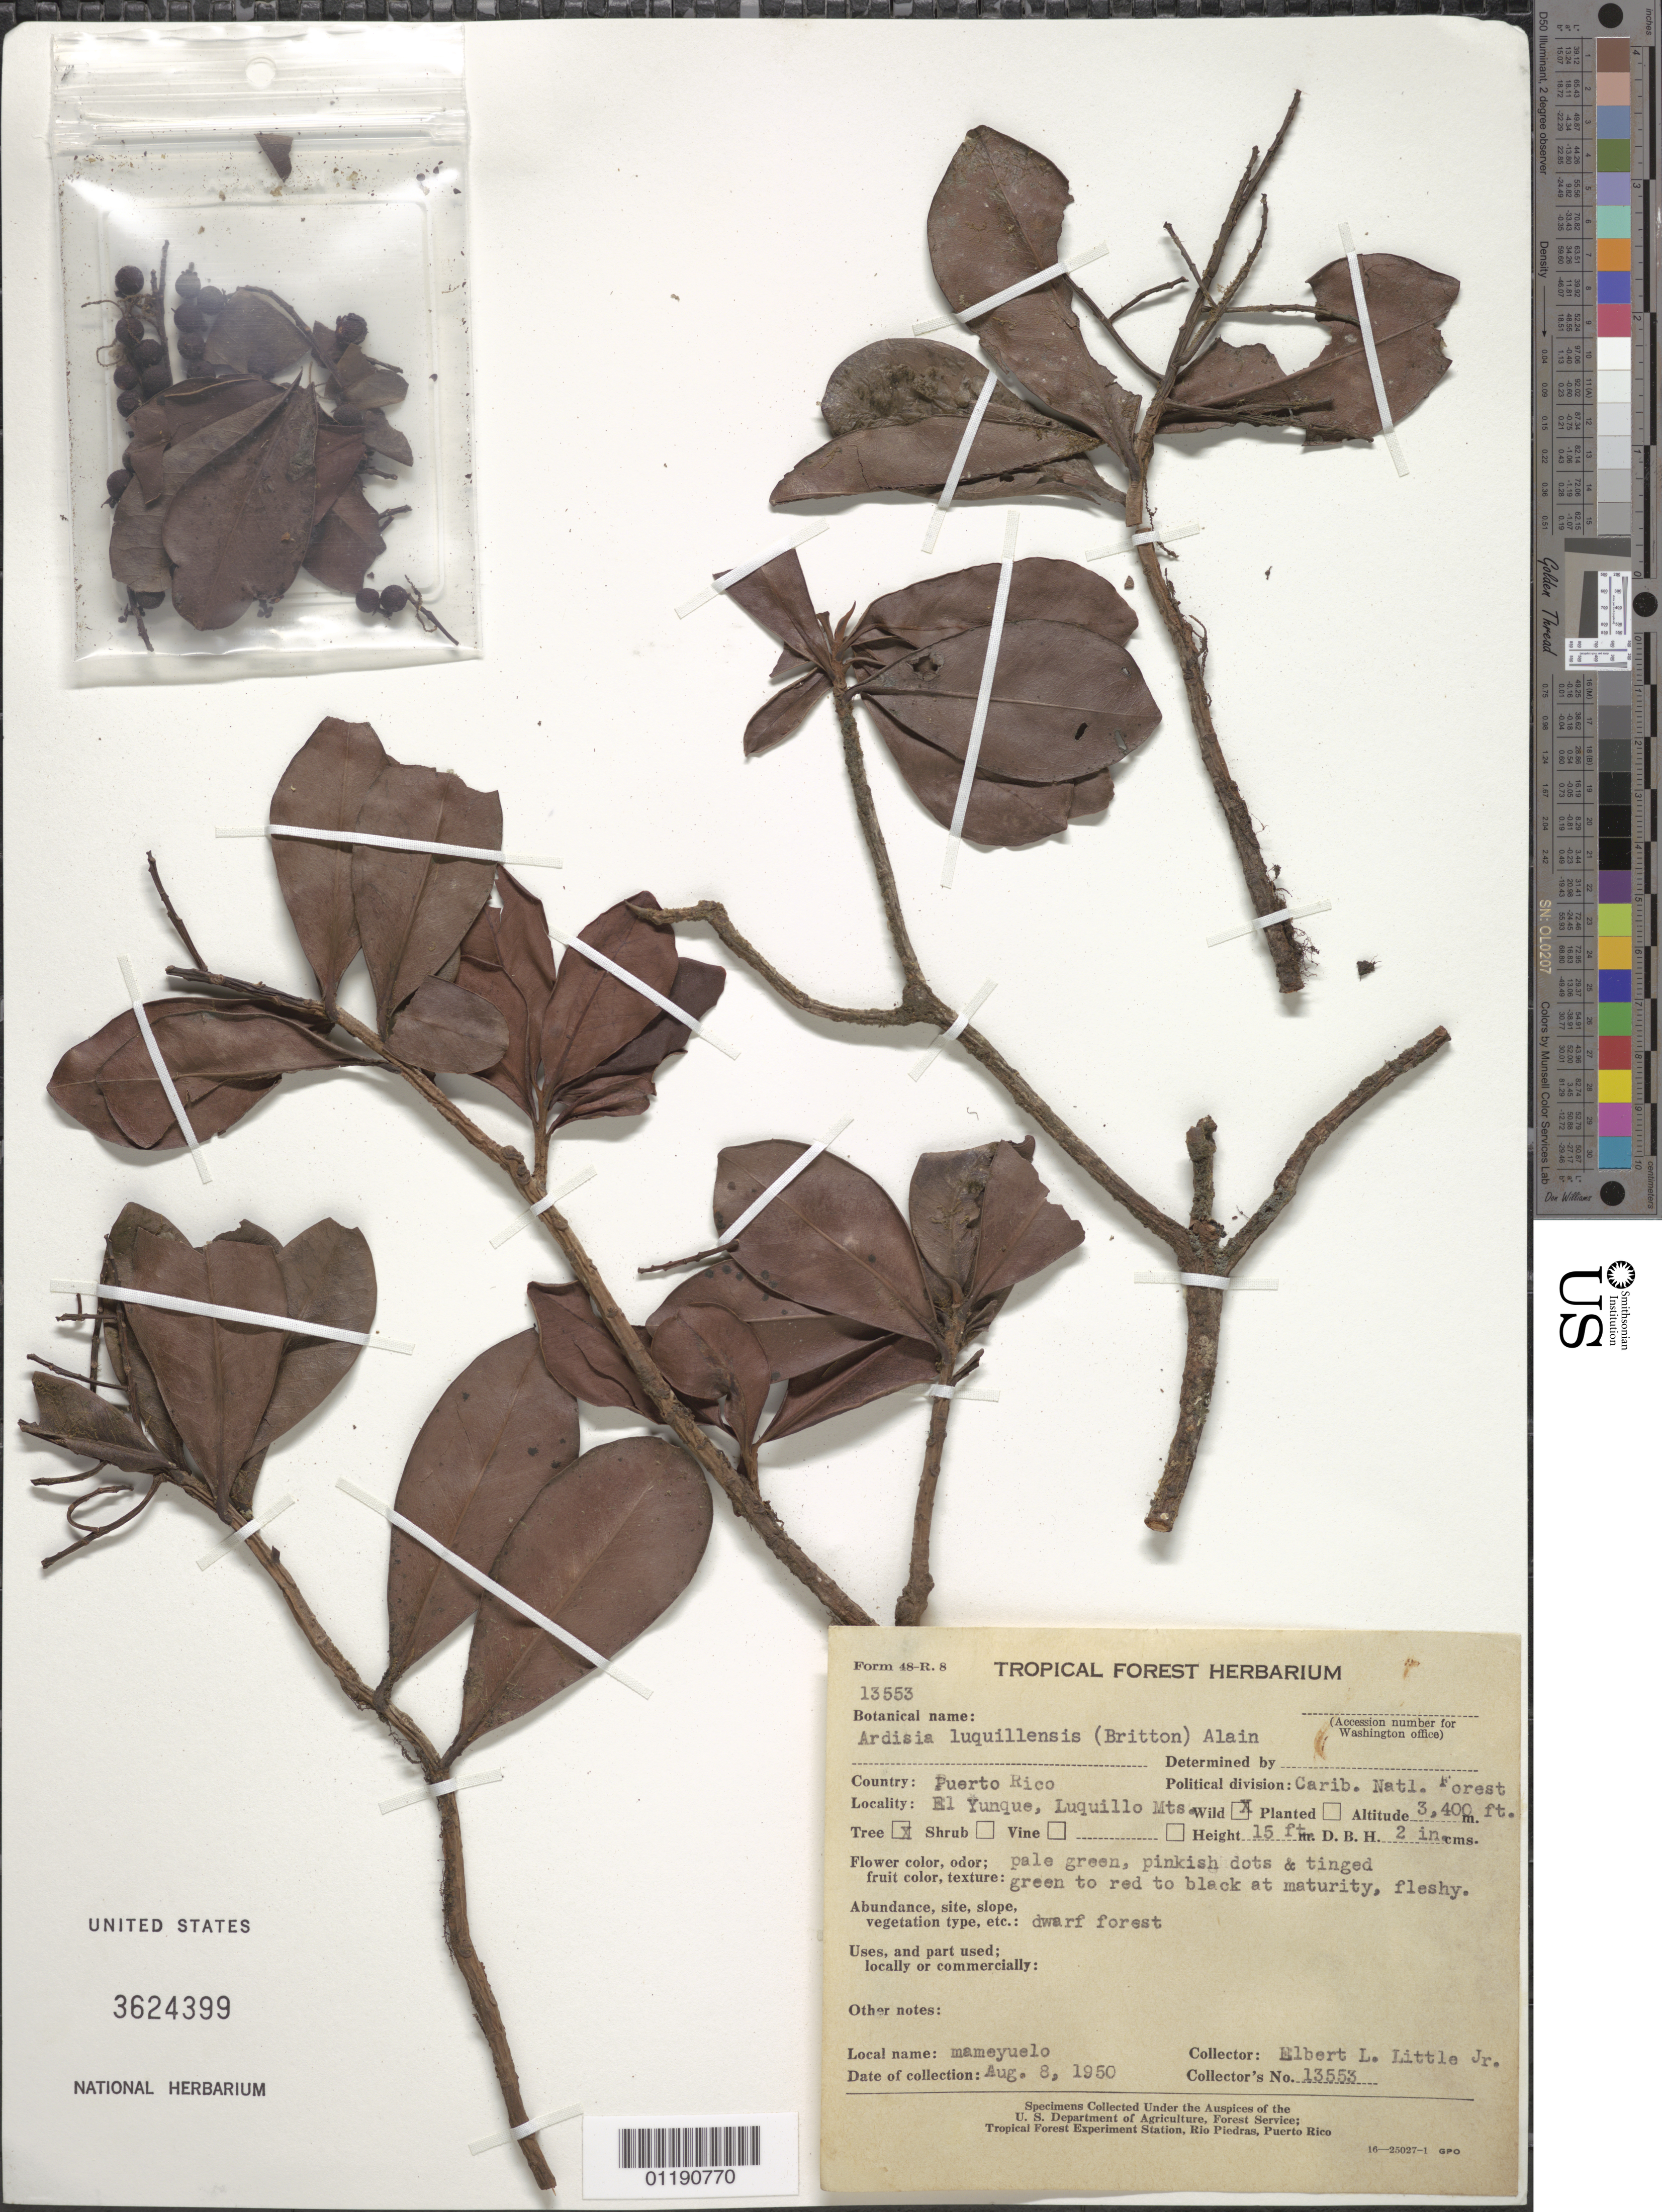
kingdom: Plantae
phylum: Tracheophyta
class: Magnoliopsida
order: Ericales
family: Primulaceae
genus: Ardisia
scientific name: Ardisia luquillensis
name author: (Britton) Alain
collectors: E. L. Little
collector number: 13553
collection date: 1950-08-08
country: Puerto Rico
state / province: Carib. Natl. Forest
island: Puerto Rico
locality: El Yunque, Luquillo Mts.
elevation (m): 3400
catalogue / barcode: US 3624399